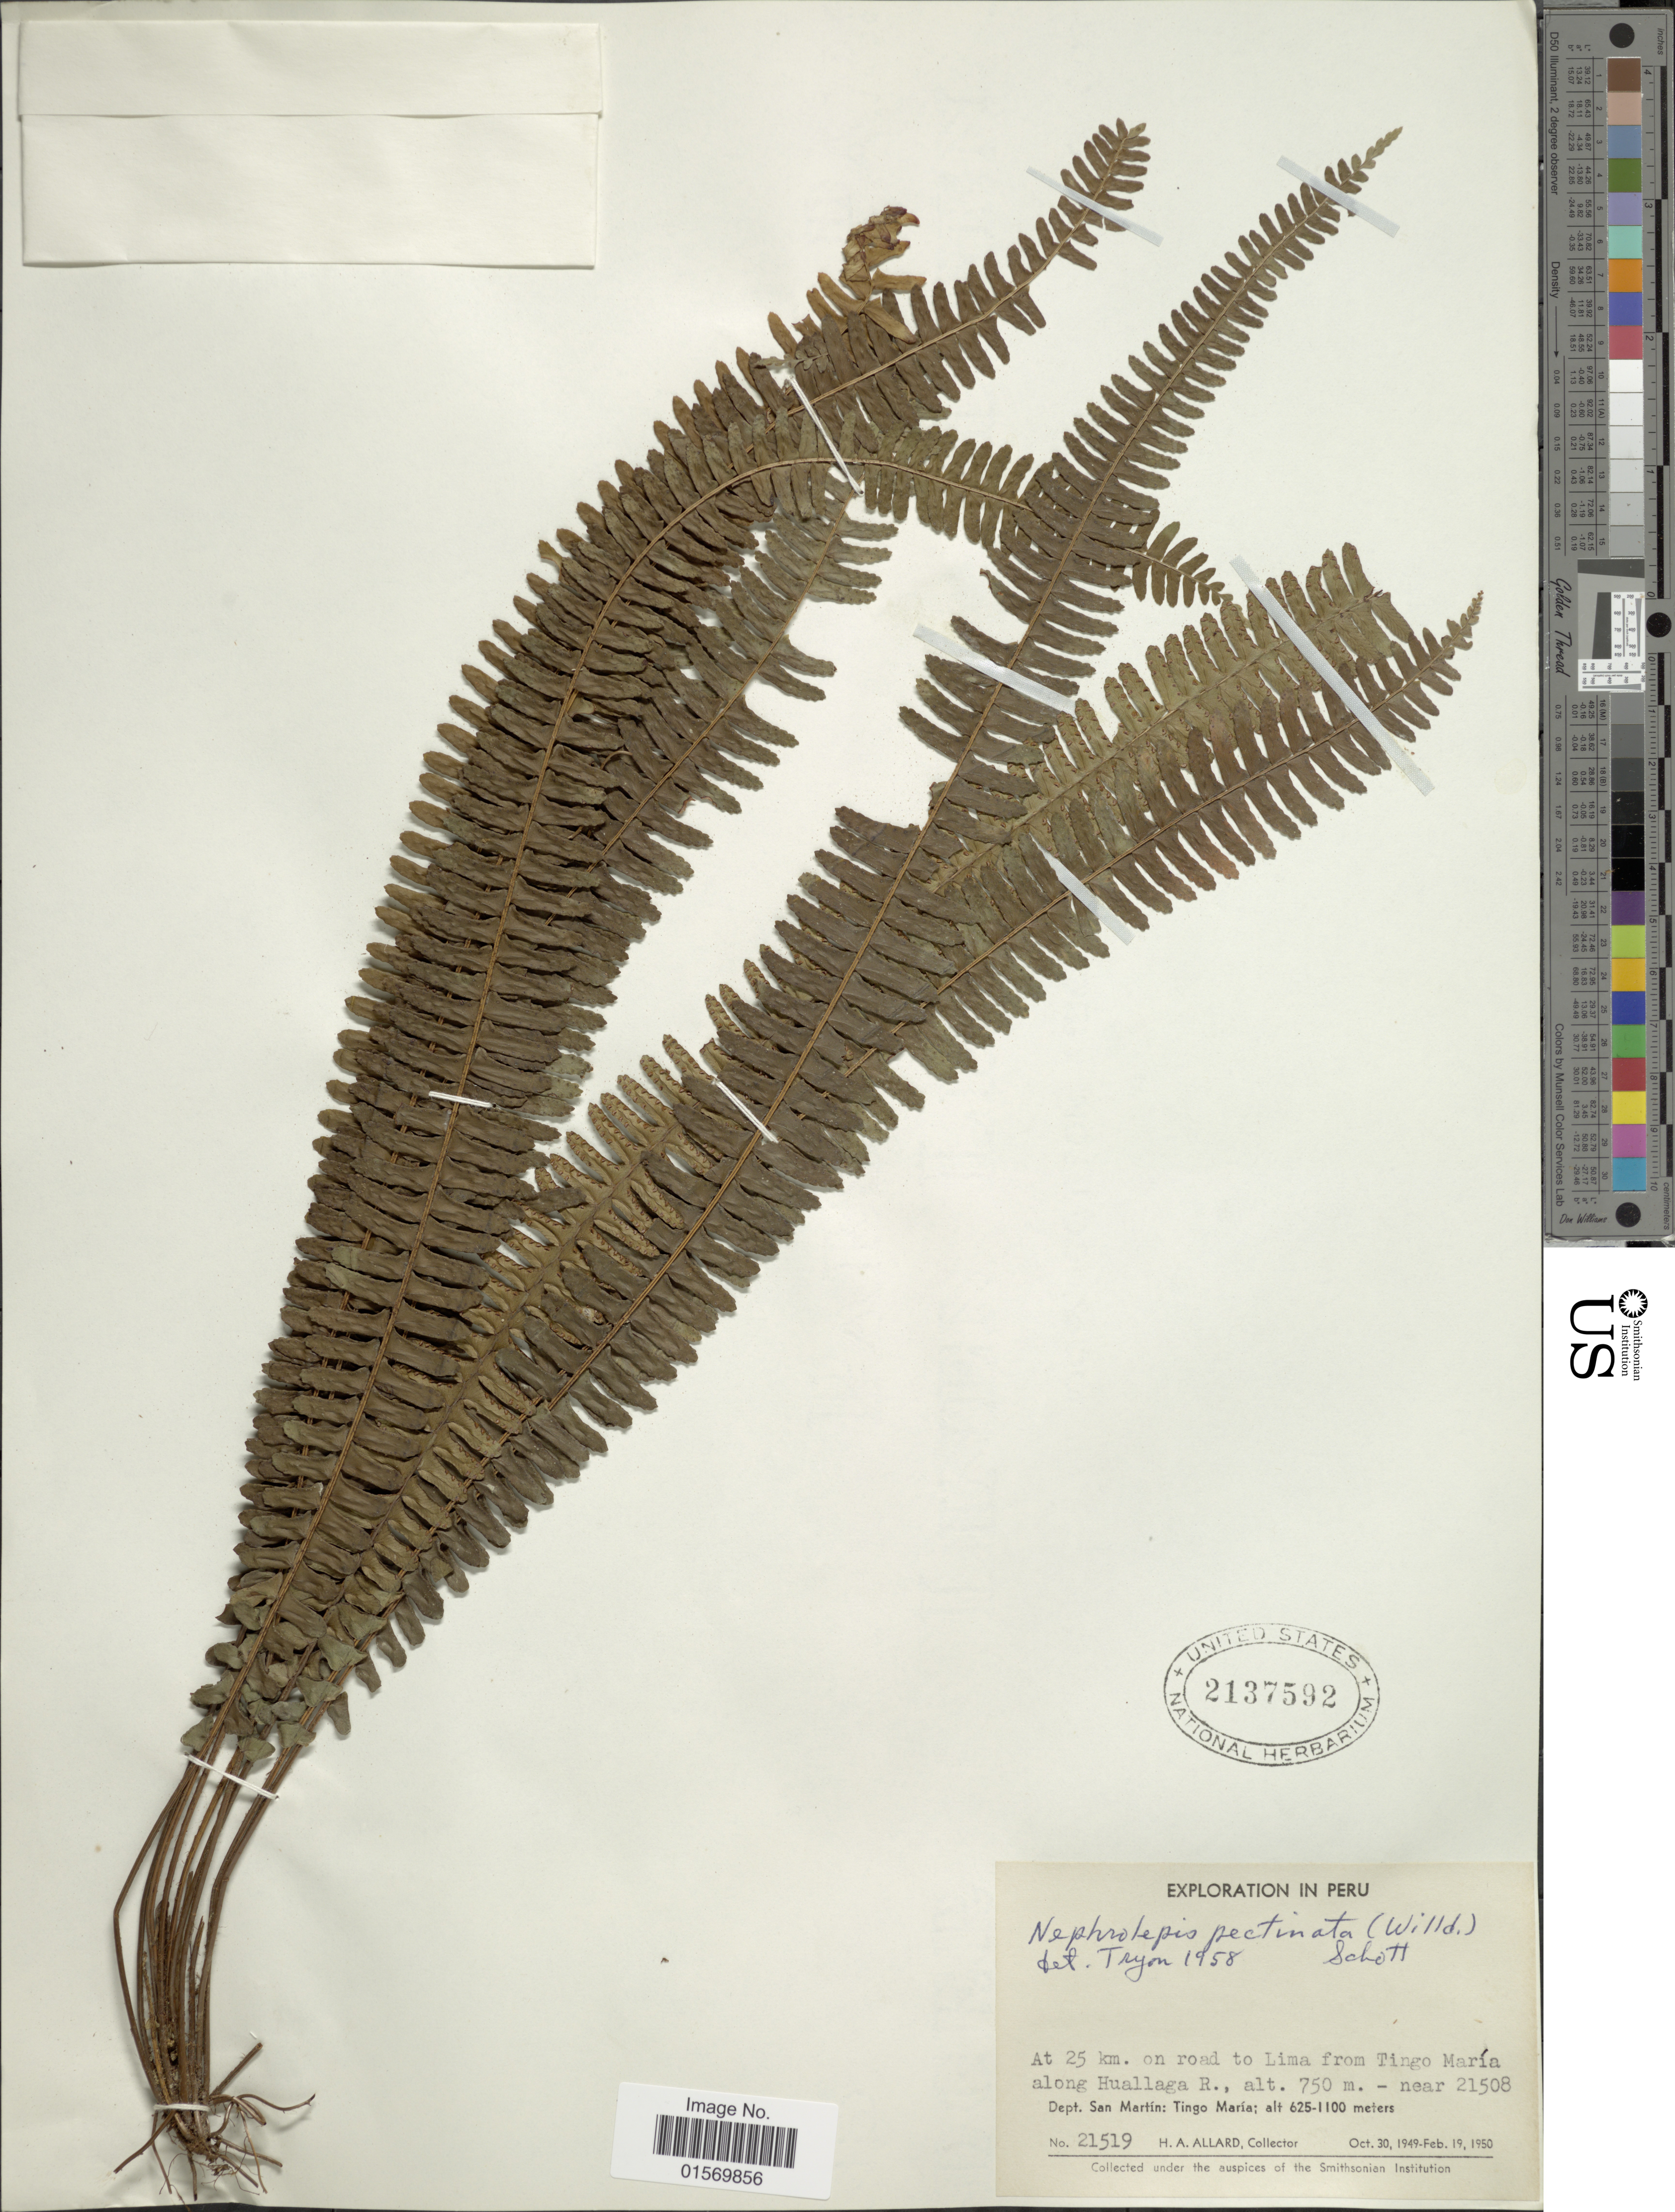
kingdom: Plantae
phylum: Tracheophyta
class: Polypodiopsida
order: Polypodiales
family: Nephrolepidaceae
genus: Nephrolepis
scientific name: Nephrolepis pectinata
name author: (Willd.) Schott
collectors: H. A. Allard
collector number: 21519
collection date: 1949-10-30/1950-02-19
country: Peru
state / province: San Martín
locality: At 25 km. on road to Lima from Tingo Maria along Huallapa R., 750 m.-near 21508, Tingo Maria.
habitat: on road along river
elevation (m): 625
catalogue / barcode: US 2137592